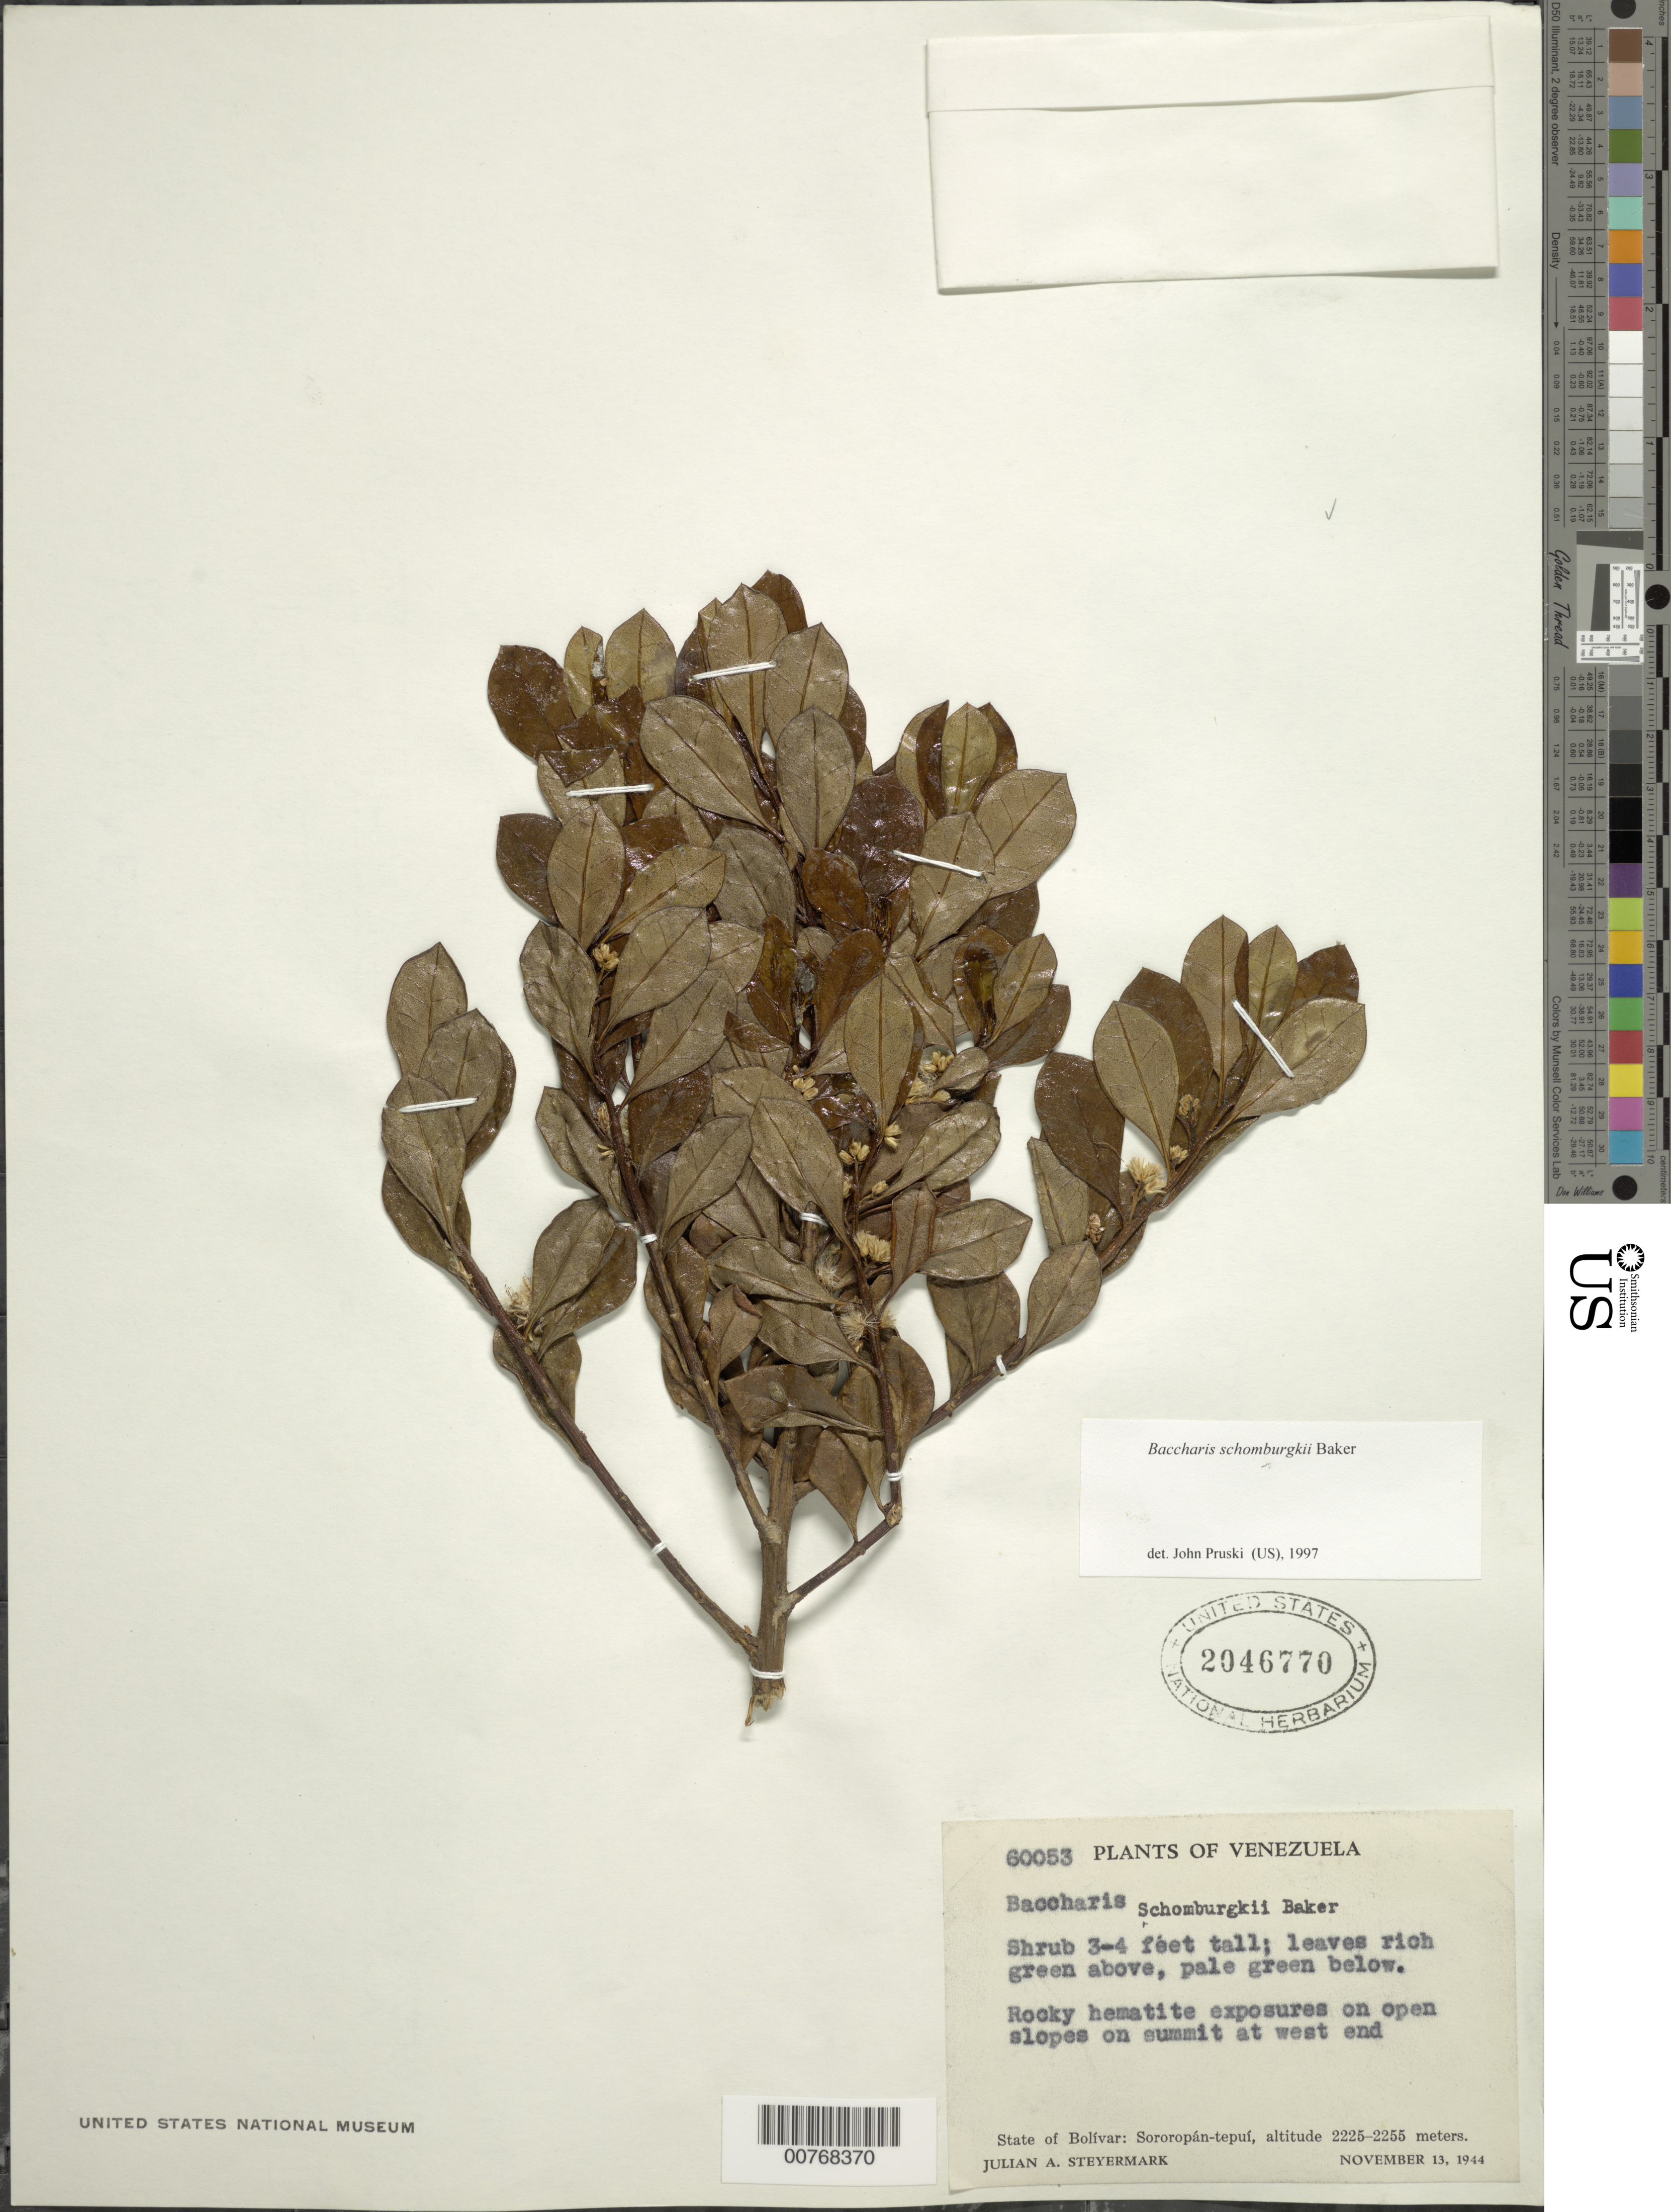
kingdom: Plantae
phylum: Tracheophyta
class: Magnoliopsida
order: Asterales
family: Asteraceae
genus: Baccharis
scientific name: Baccharis schomburgkii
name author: Baker in Mart.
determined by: Pruski, J. F.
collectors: J. Steyermark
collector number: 60053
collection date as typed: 13-Nov-44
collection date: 1944-11-13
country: Venezuela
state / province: Bolívar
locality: Sororopán-tepuí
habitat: Rocky hematite exposures on open slopes on summit at west end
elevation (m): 2225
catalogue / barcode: US 2046770